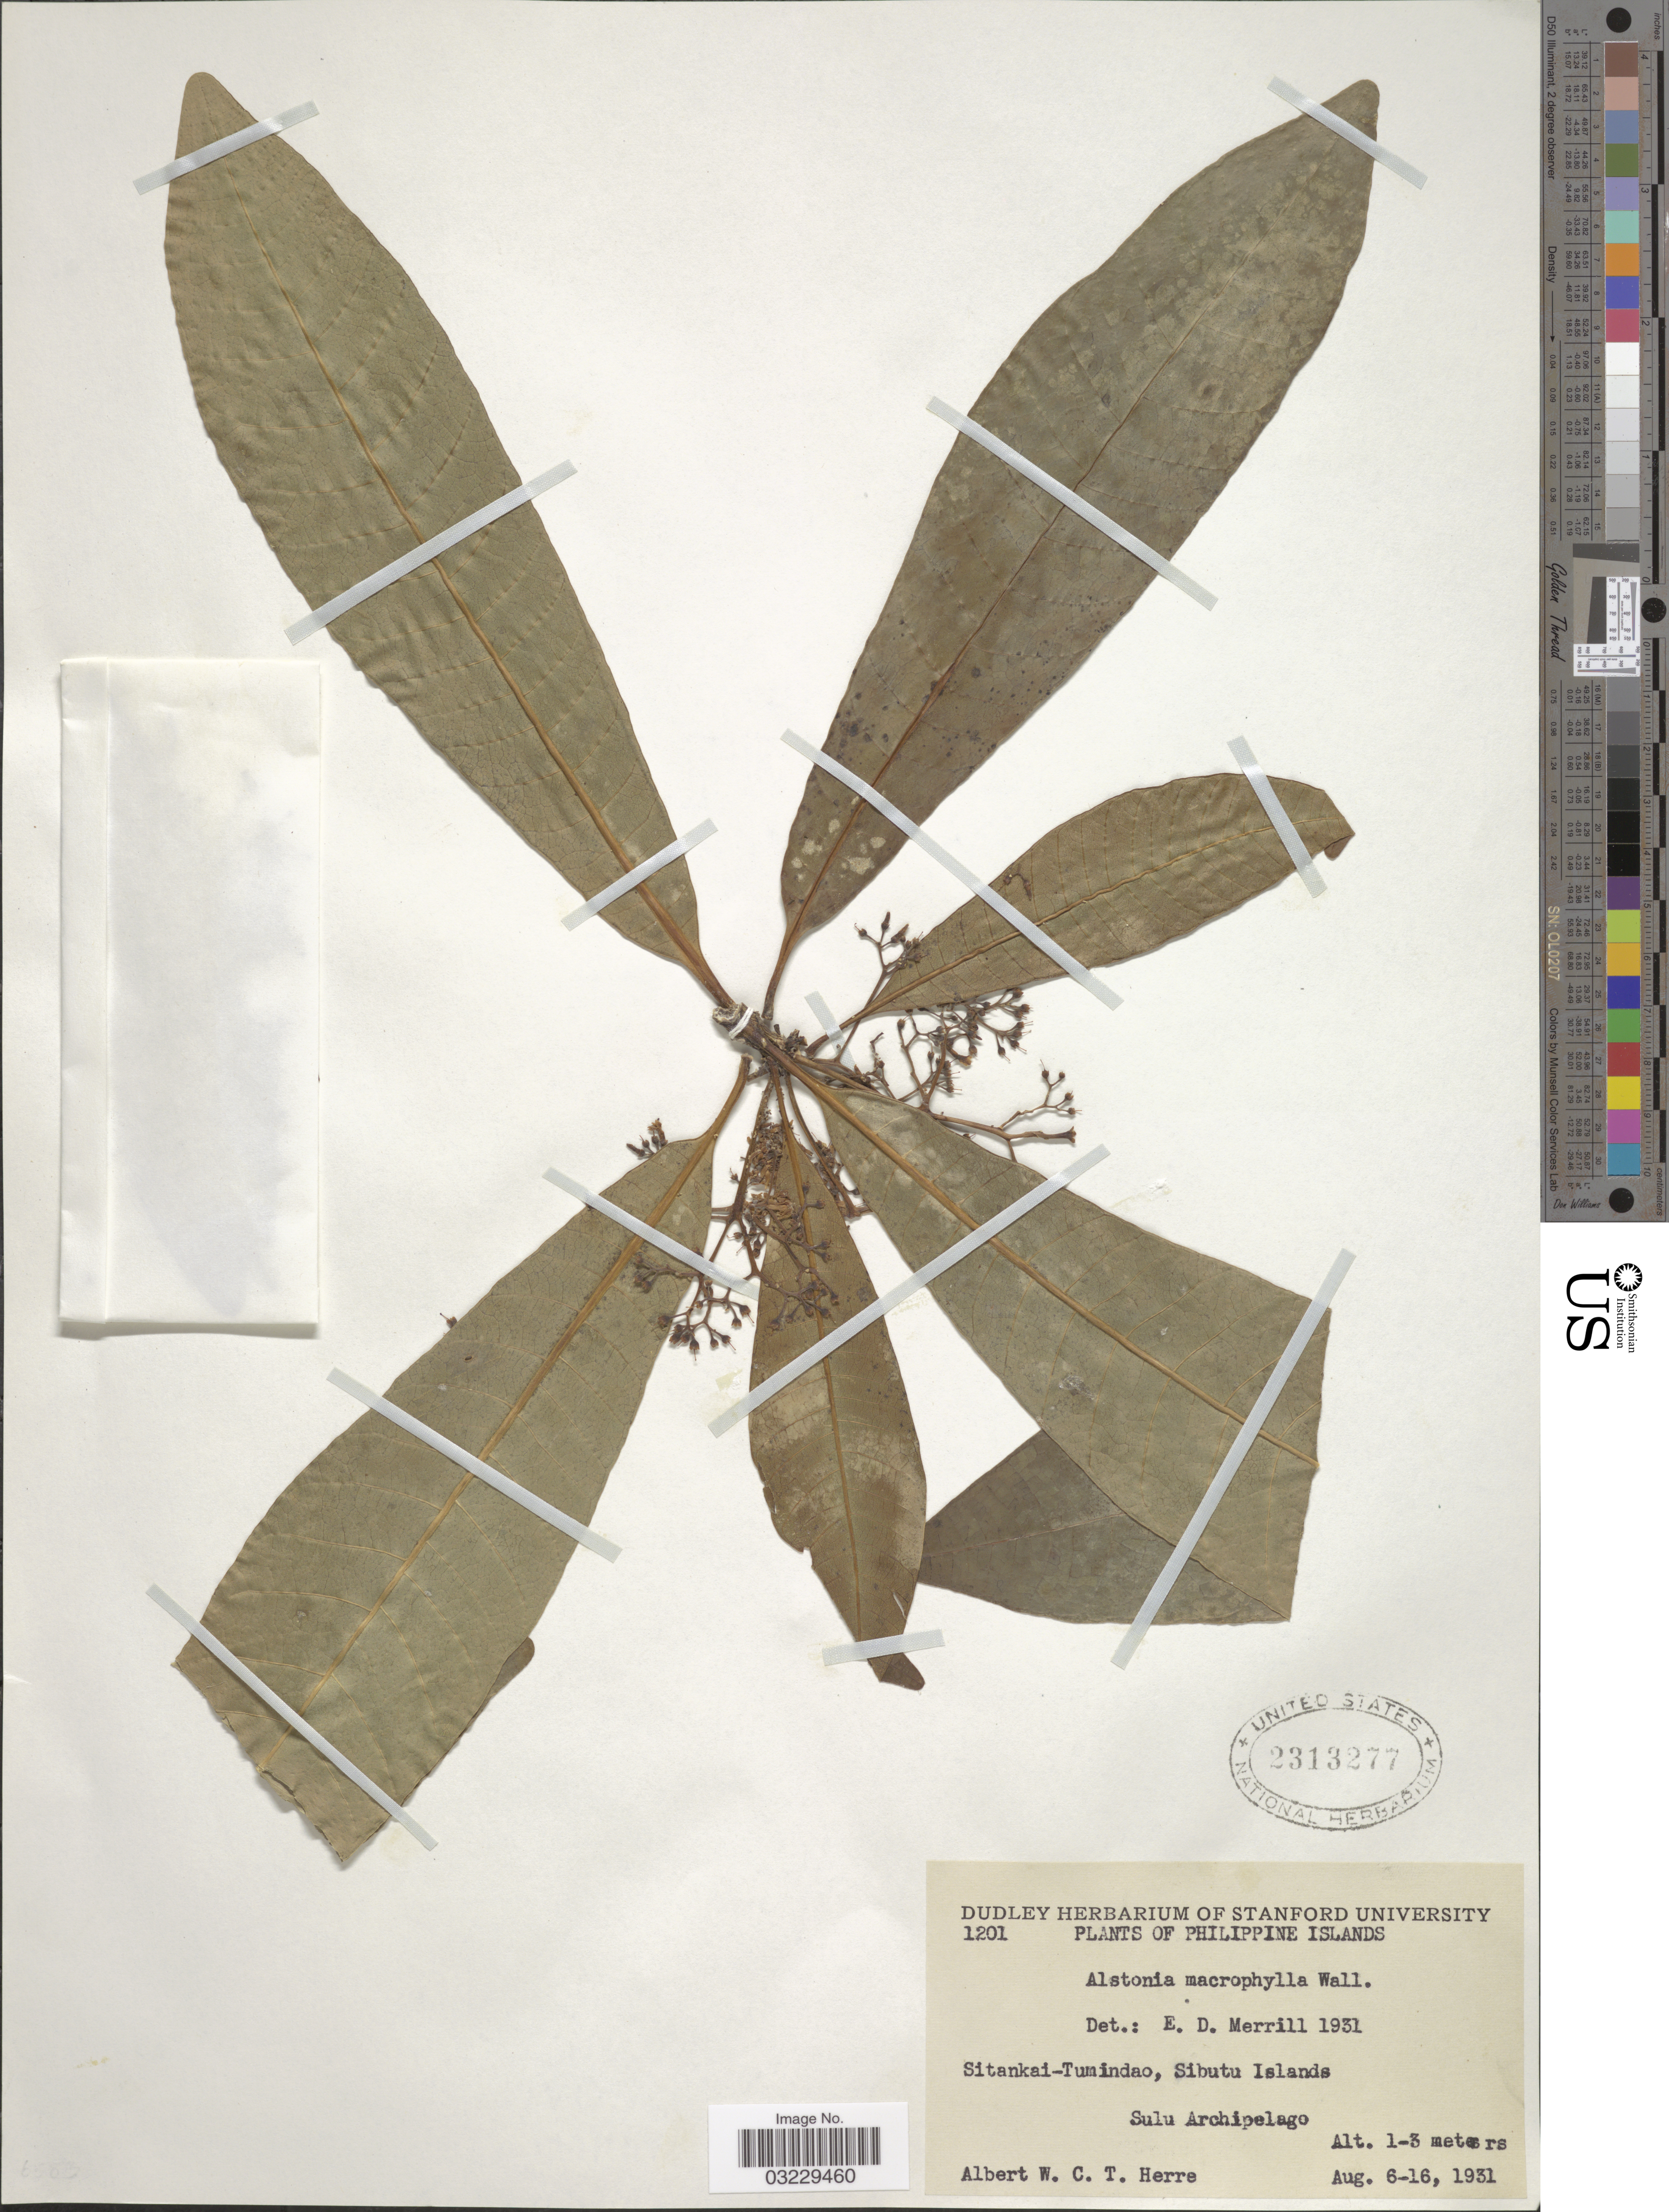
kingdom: Plantae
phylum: Tracheophyta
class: Magnoliopsida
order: Gentianales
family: Apocynaceae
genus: Alstonia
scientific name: Alstonia macrophylla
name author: Wall. ex G. Don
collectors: A. W. Herre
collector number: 1201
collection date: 1931-08-06/1931-08-16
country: Philippines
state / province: Muslim Mindanao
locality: Philippine Islands, Sitankai-Tumindao, Sibutu Islands, Sulu Archipelago.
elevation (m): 1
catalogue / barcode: US 2313277